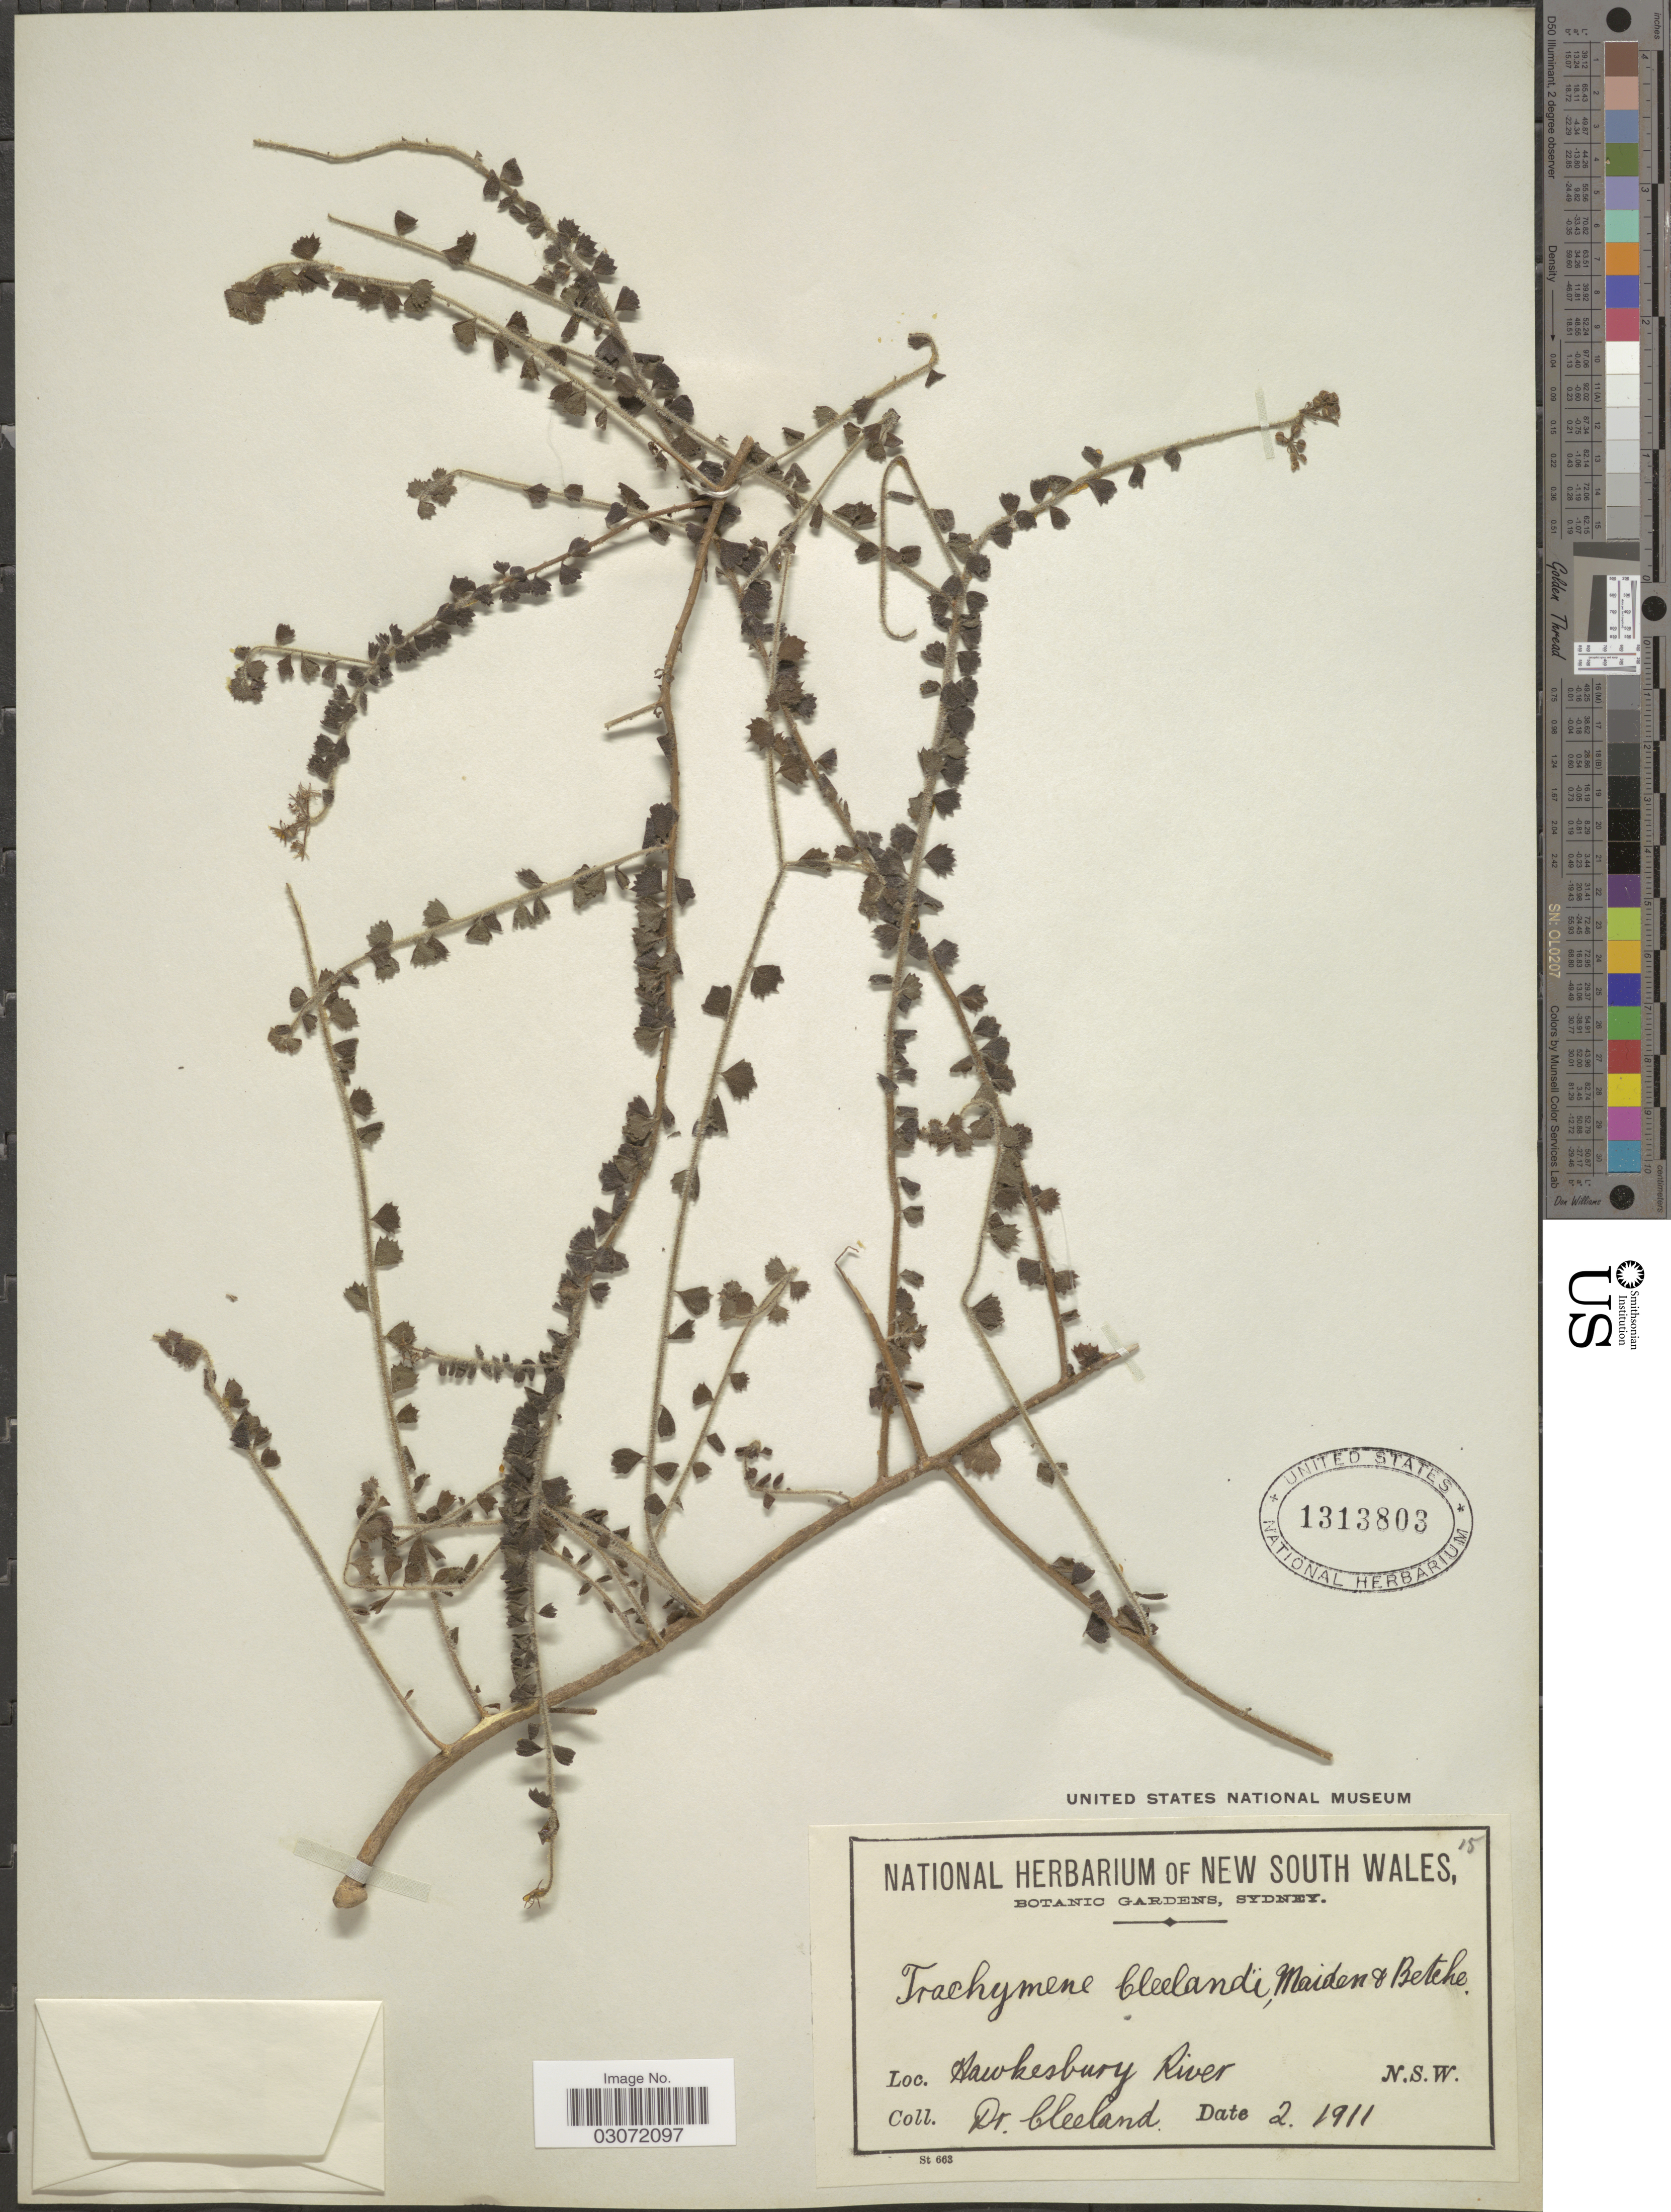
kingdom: Plantae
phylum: Tracheophyta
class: Magnoliopsida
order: Apiales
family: Araliaceae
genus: Trachymene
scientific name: Trachymene clelandii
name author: Maiden & Betche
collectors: Cleeland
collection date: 1911-02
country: Australia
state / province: New South Wales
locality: Hawkesbury River N.S.W.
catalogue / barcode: US 1313803